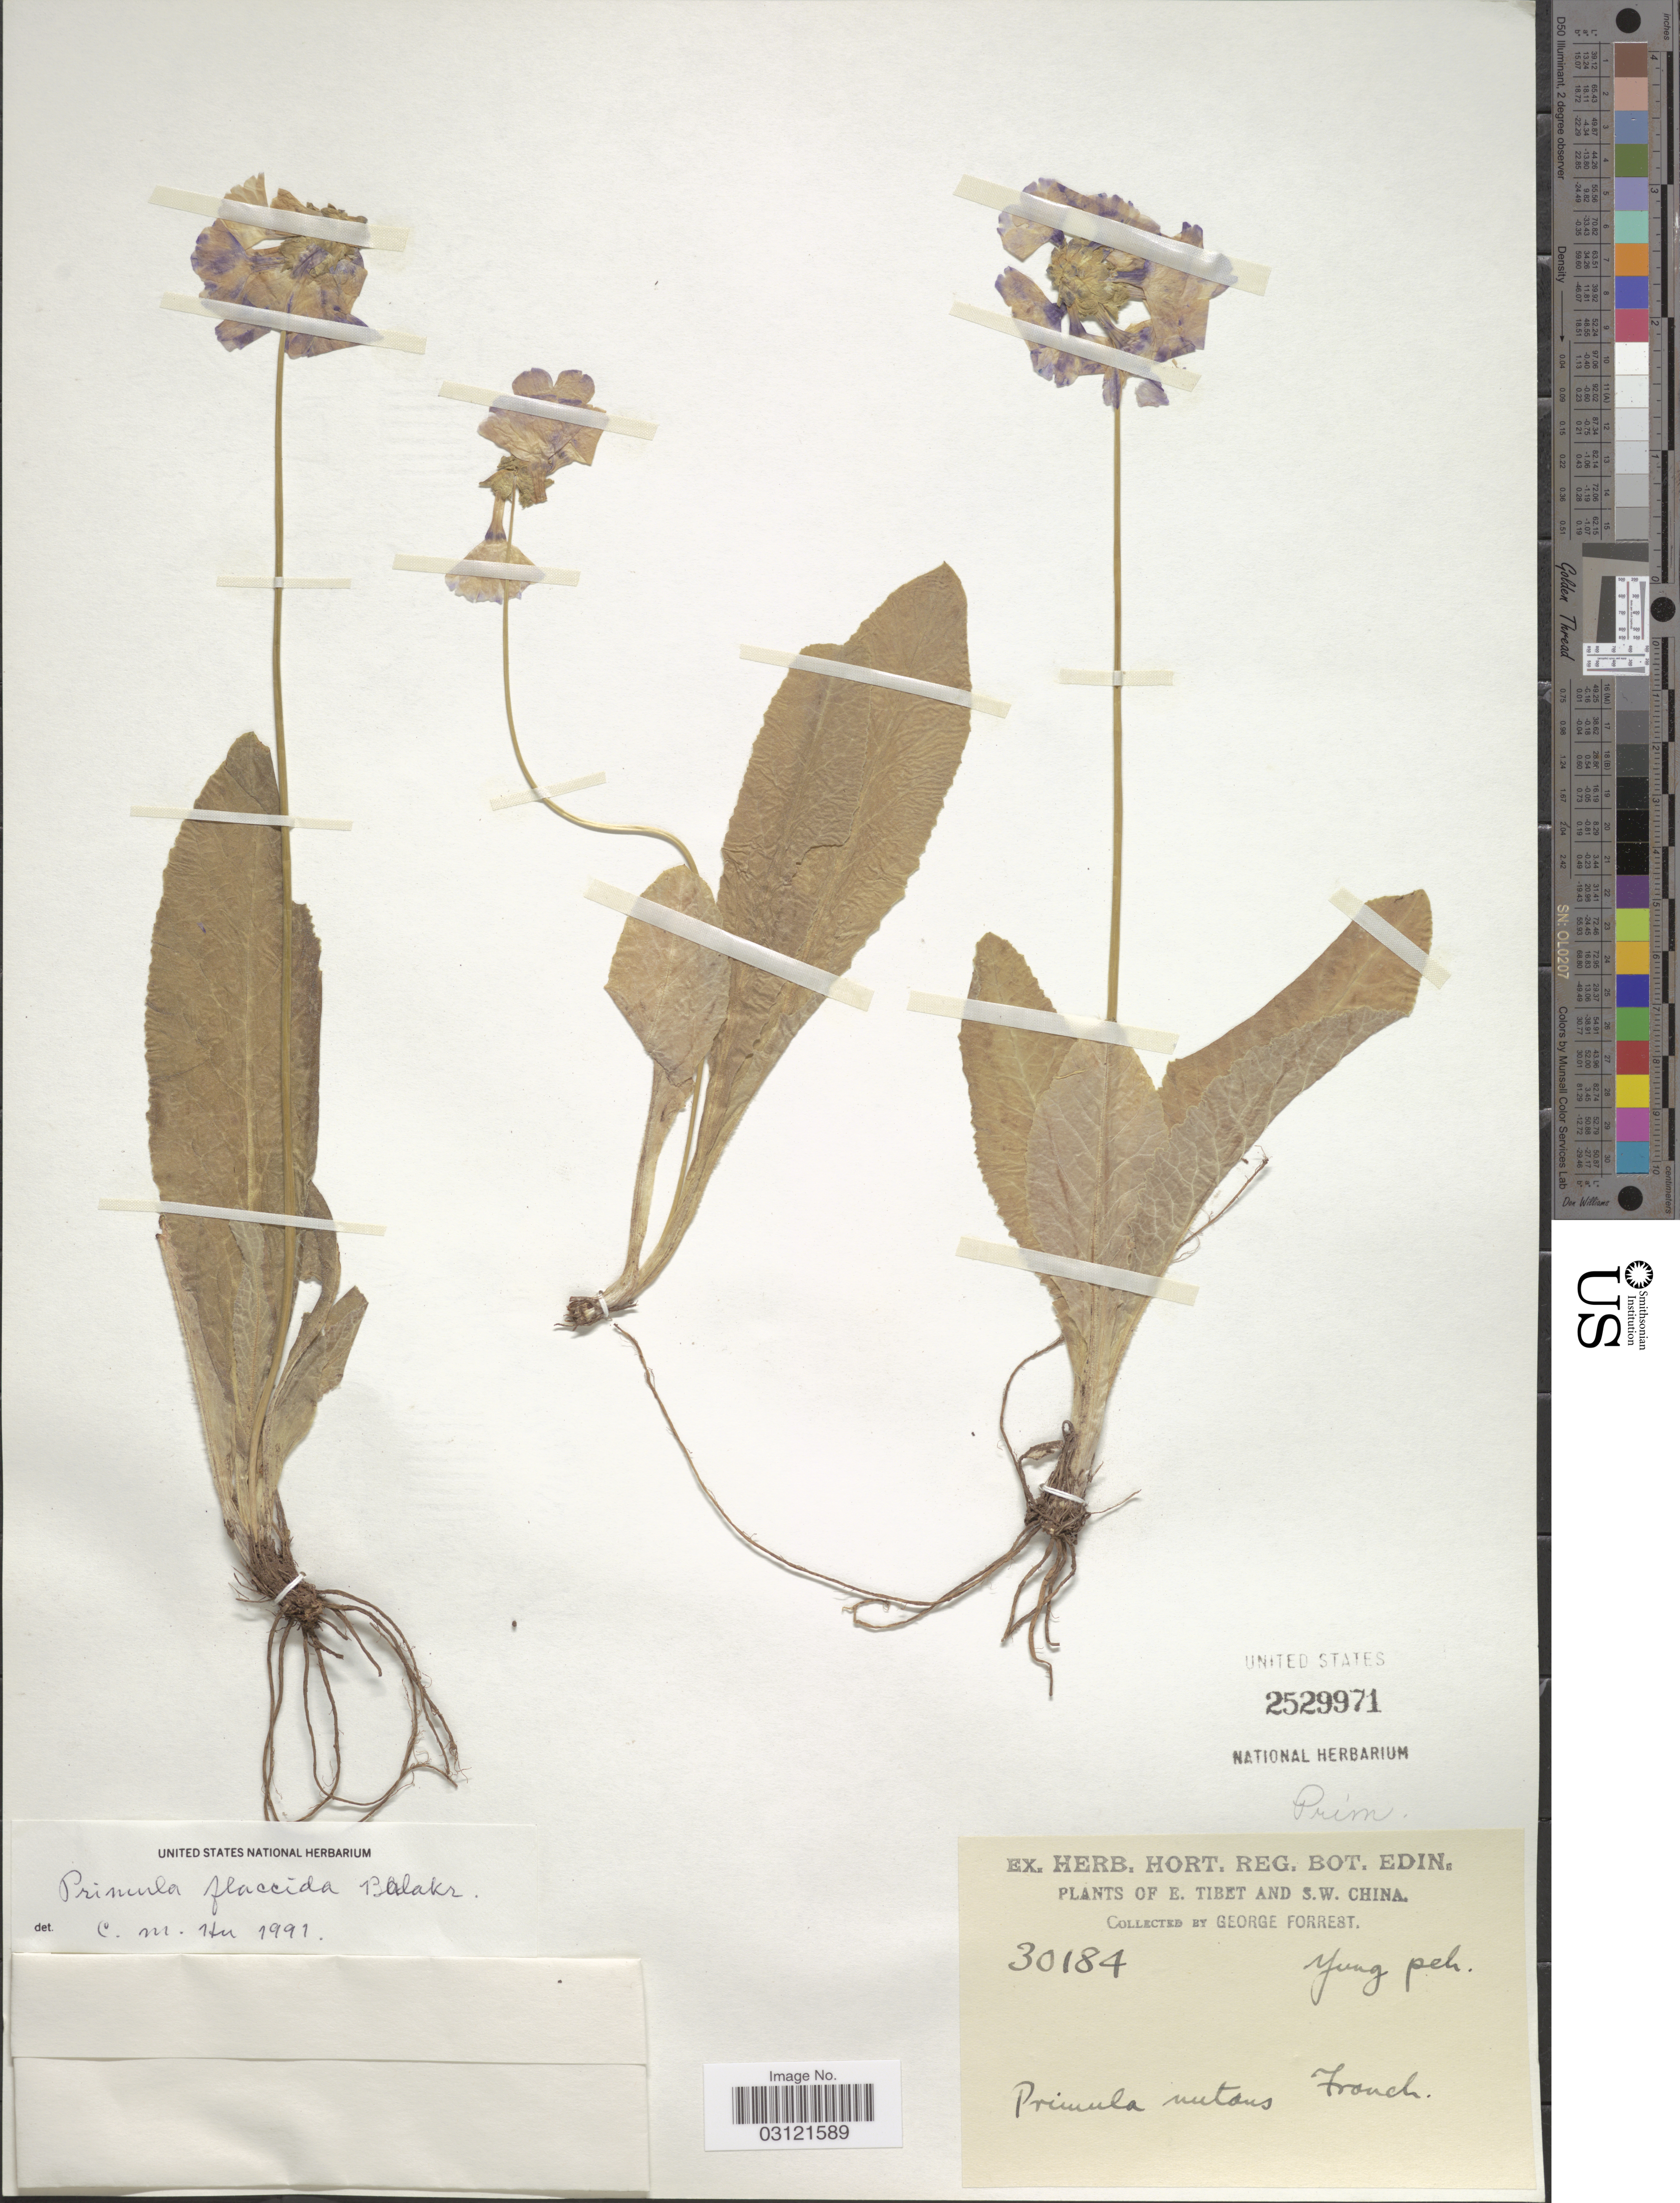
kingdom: Plantae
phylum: Tracheophyta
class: Magnoliopsida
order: Ericales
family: Primulaceae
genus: Primula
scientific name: Primula nutans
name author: Georgi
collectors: G. Forrest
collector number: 30184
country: China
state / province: Xizang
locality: E. Tibet and S.W. China. Yung Peh.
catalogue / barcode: US 2529971